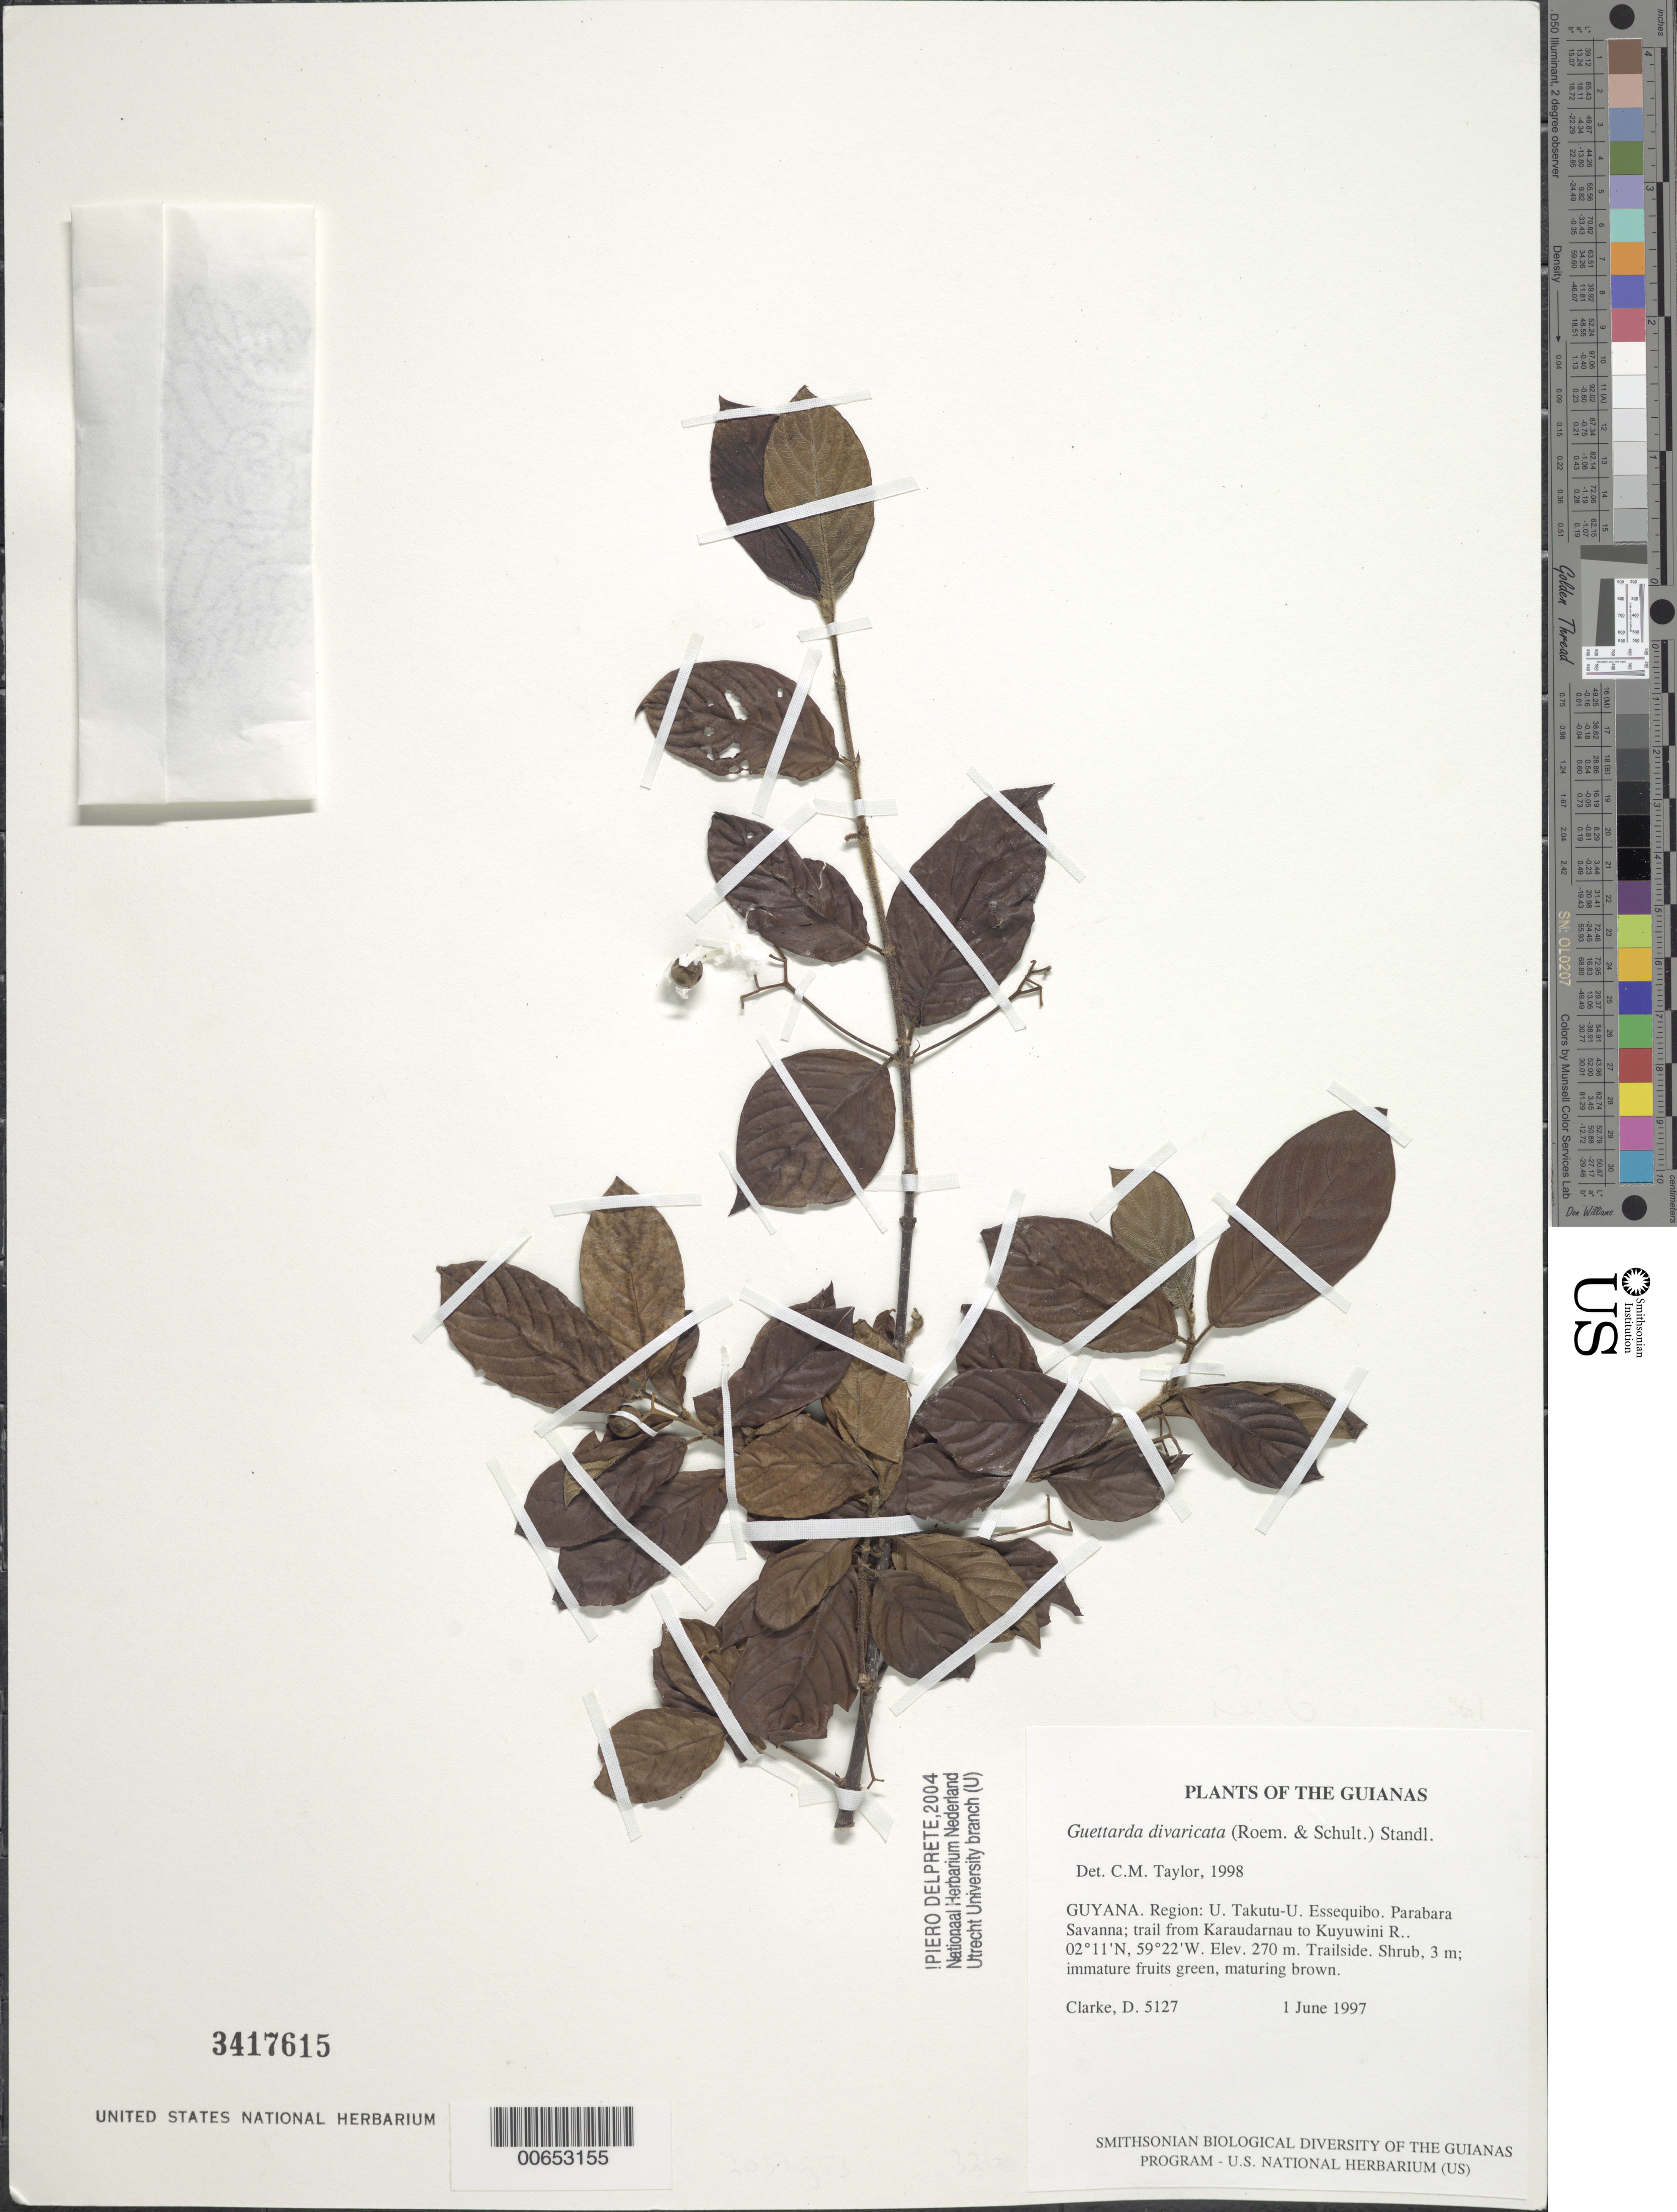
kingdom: Plantae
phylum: Tracheophyta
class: Magnoliopsida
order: Gentianales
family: Rubiaceae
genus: Guettarda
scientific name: Guettarda divaricata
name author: (Humb. & Bonpl. ex Roem. & Schult.) Standl.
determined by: Delprete, P. G., Herb. de Guyane Cay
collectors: H. D. Clarke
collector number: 5127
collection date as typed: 1 June 1997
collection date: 1997-06-01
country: Guyana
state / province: U. Takutu-U. Essequibo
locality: Parabara Savanna; trail from Karaudarnau to Kuyuwini R.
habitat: Trailside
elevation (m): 270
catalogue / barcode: US 3417615